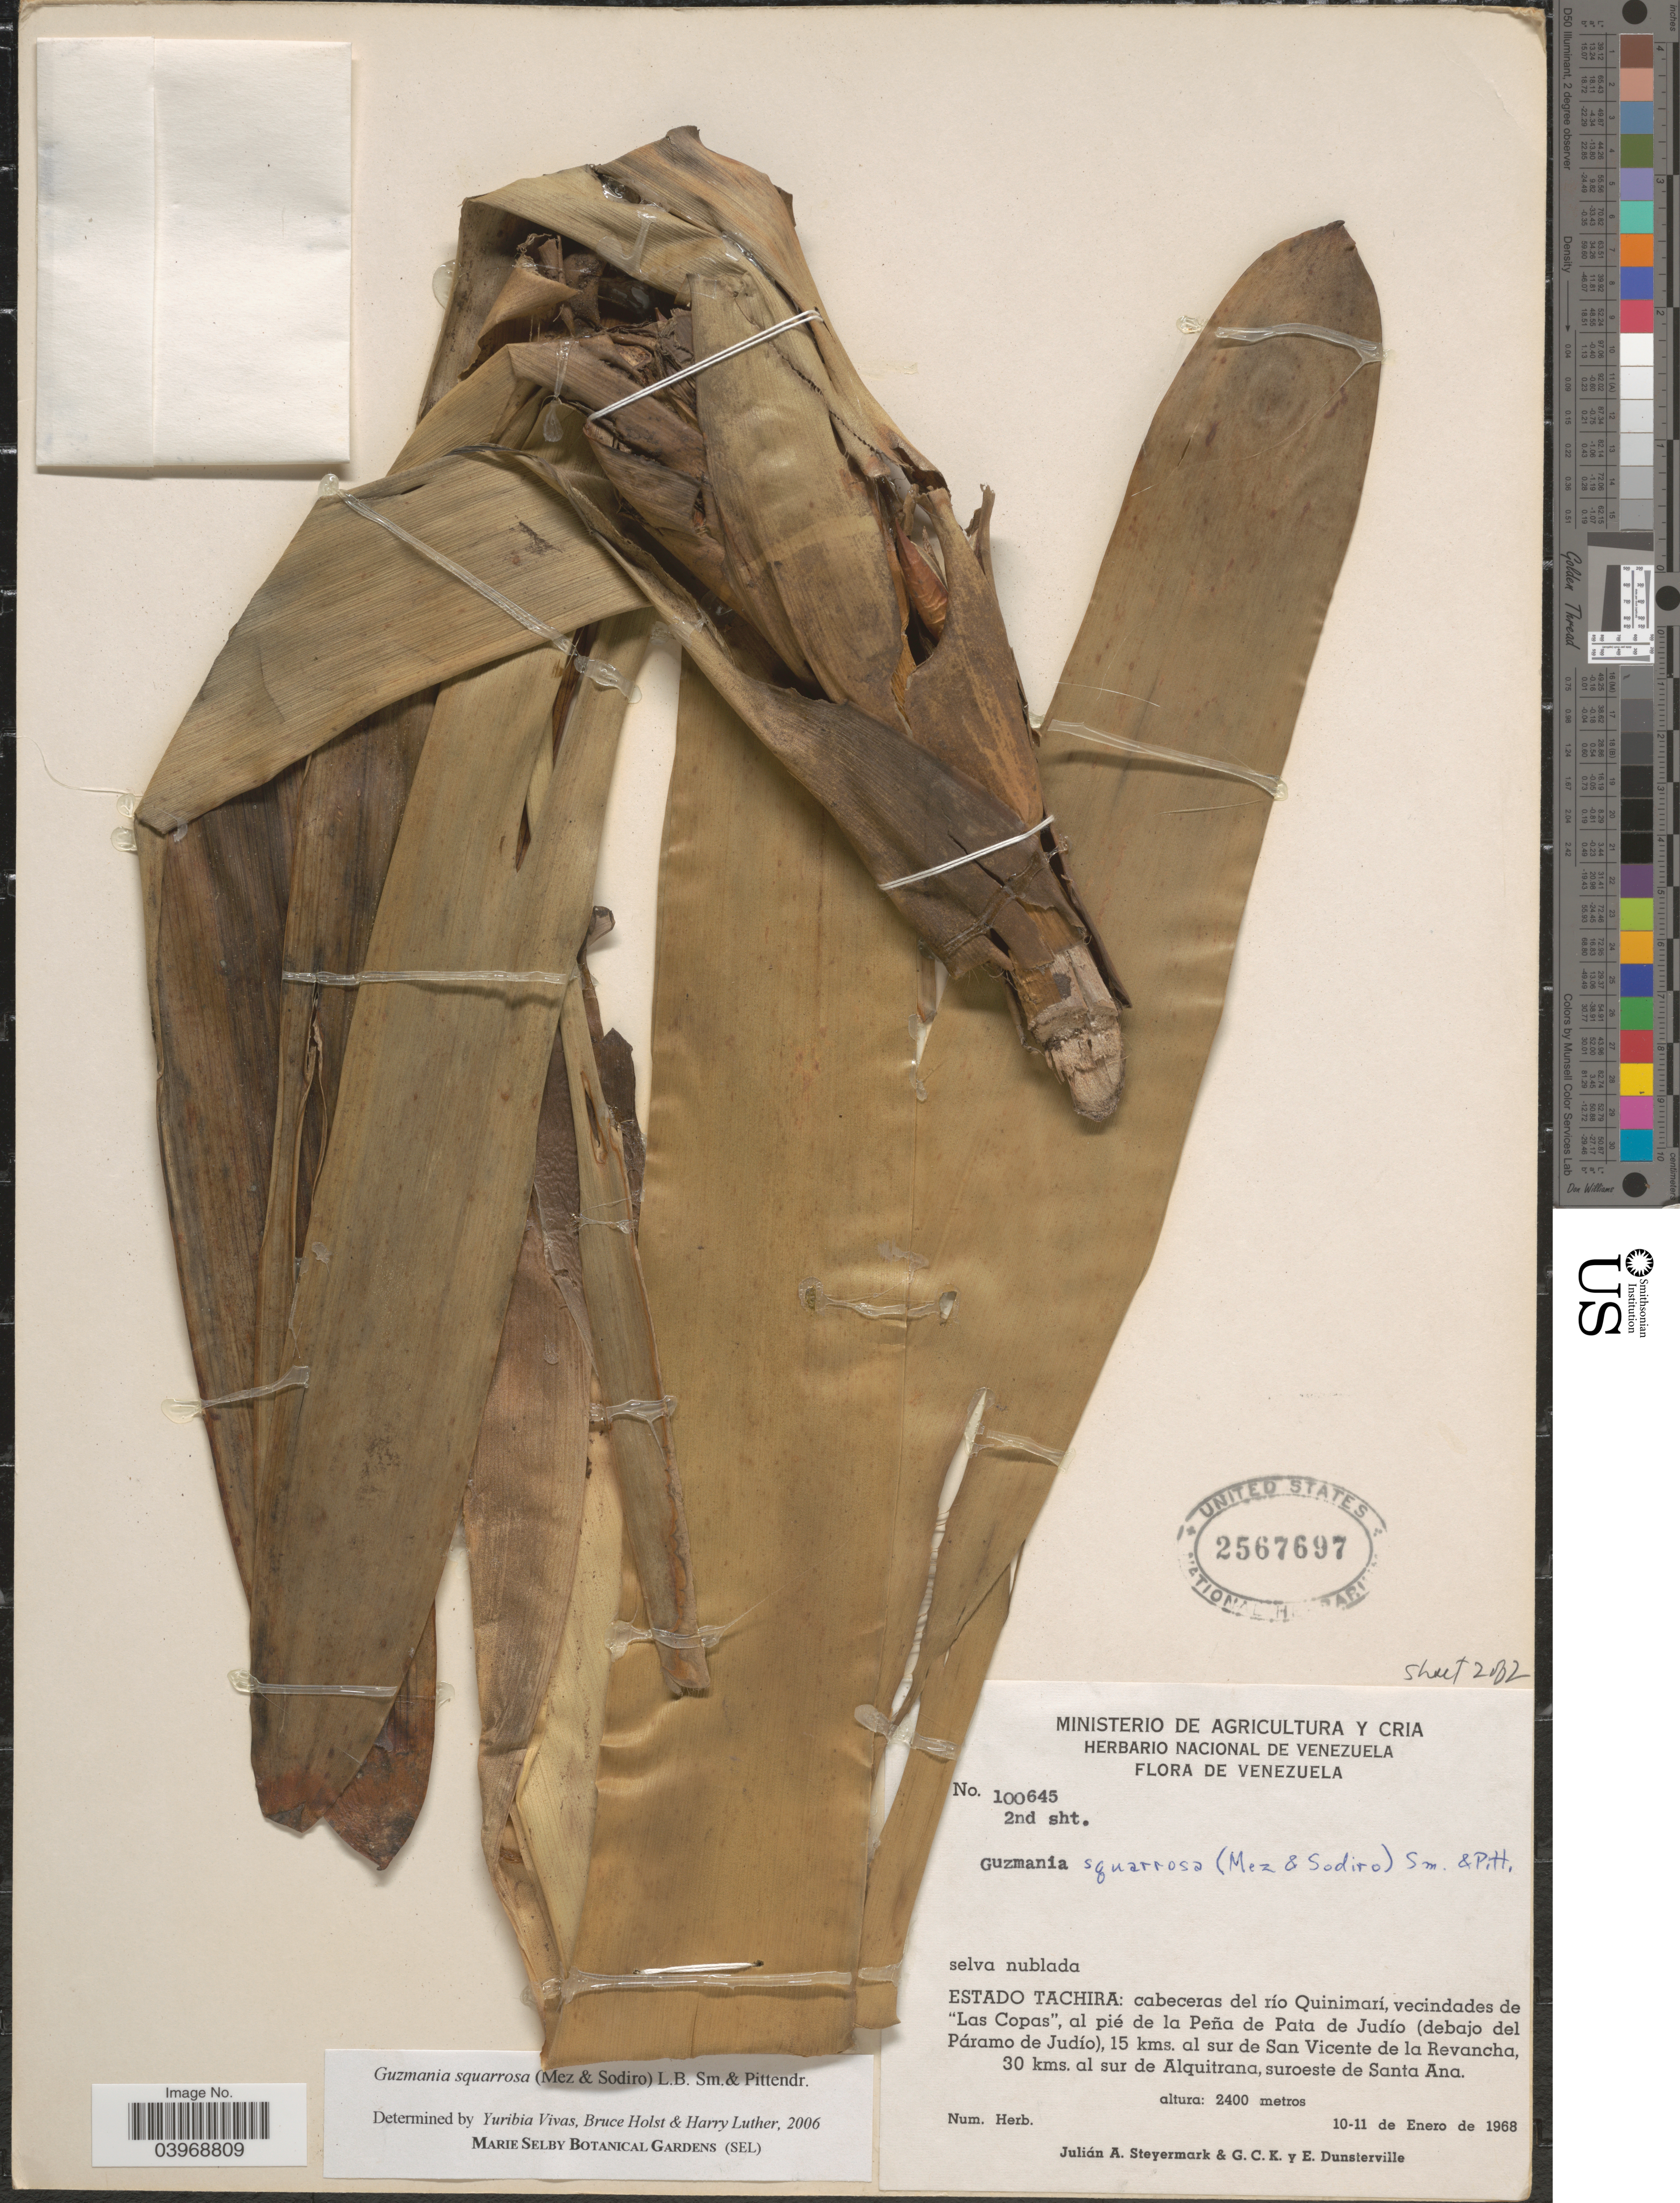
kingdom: Plantae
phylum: Tracheophyta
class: Liliopsida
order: Poales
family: Bromeliaceae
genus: Guzmania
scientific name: Guzmania squarrosa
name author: (Mez & Sodiro) L.B. Sm. & Pittendr.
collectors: J. Steyermark, G. C. K. Dunsterville & E. Dunsterville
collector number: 100645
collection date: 1968-01-10/1968-01-11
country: Venezuela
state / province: Tachira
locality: Cabeceras del río Quinimarí, vecindades de 'Las Copas', al pié de la Peña de Pata de Judío (debajo del Páramo de Judío), 15 kms. al sur de San Vicente de la Revancha, 30 kms. al sur de Alquitrana, suroeste de Santa Ana.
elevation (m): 2400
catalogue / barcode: US 2567697